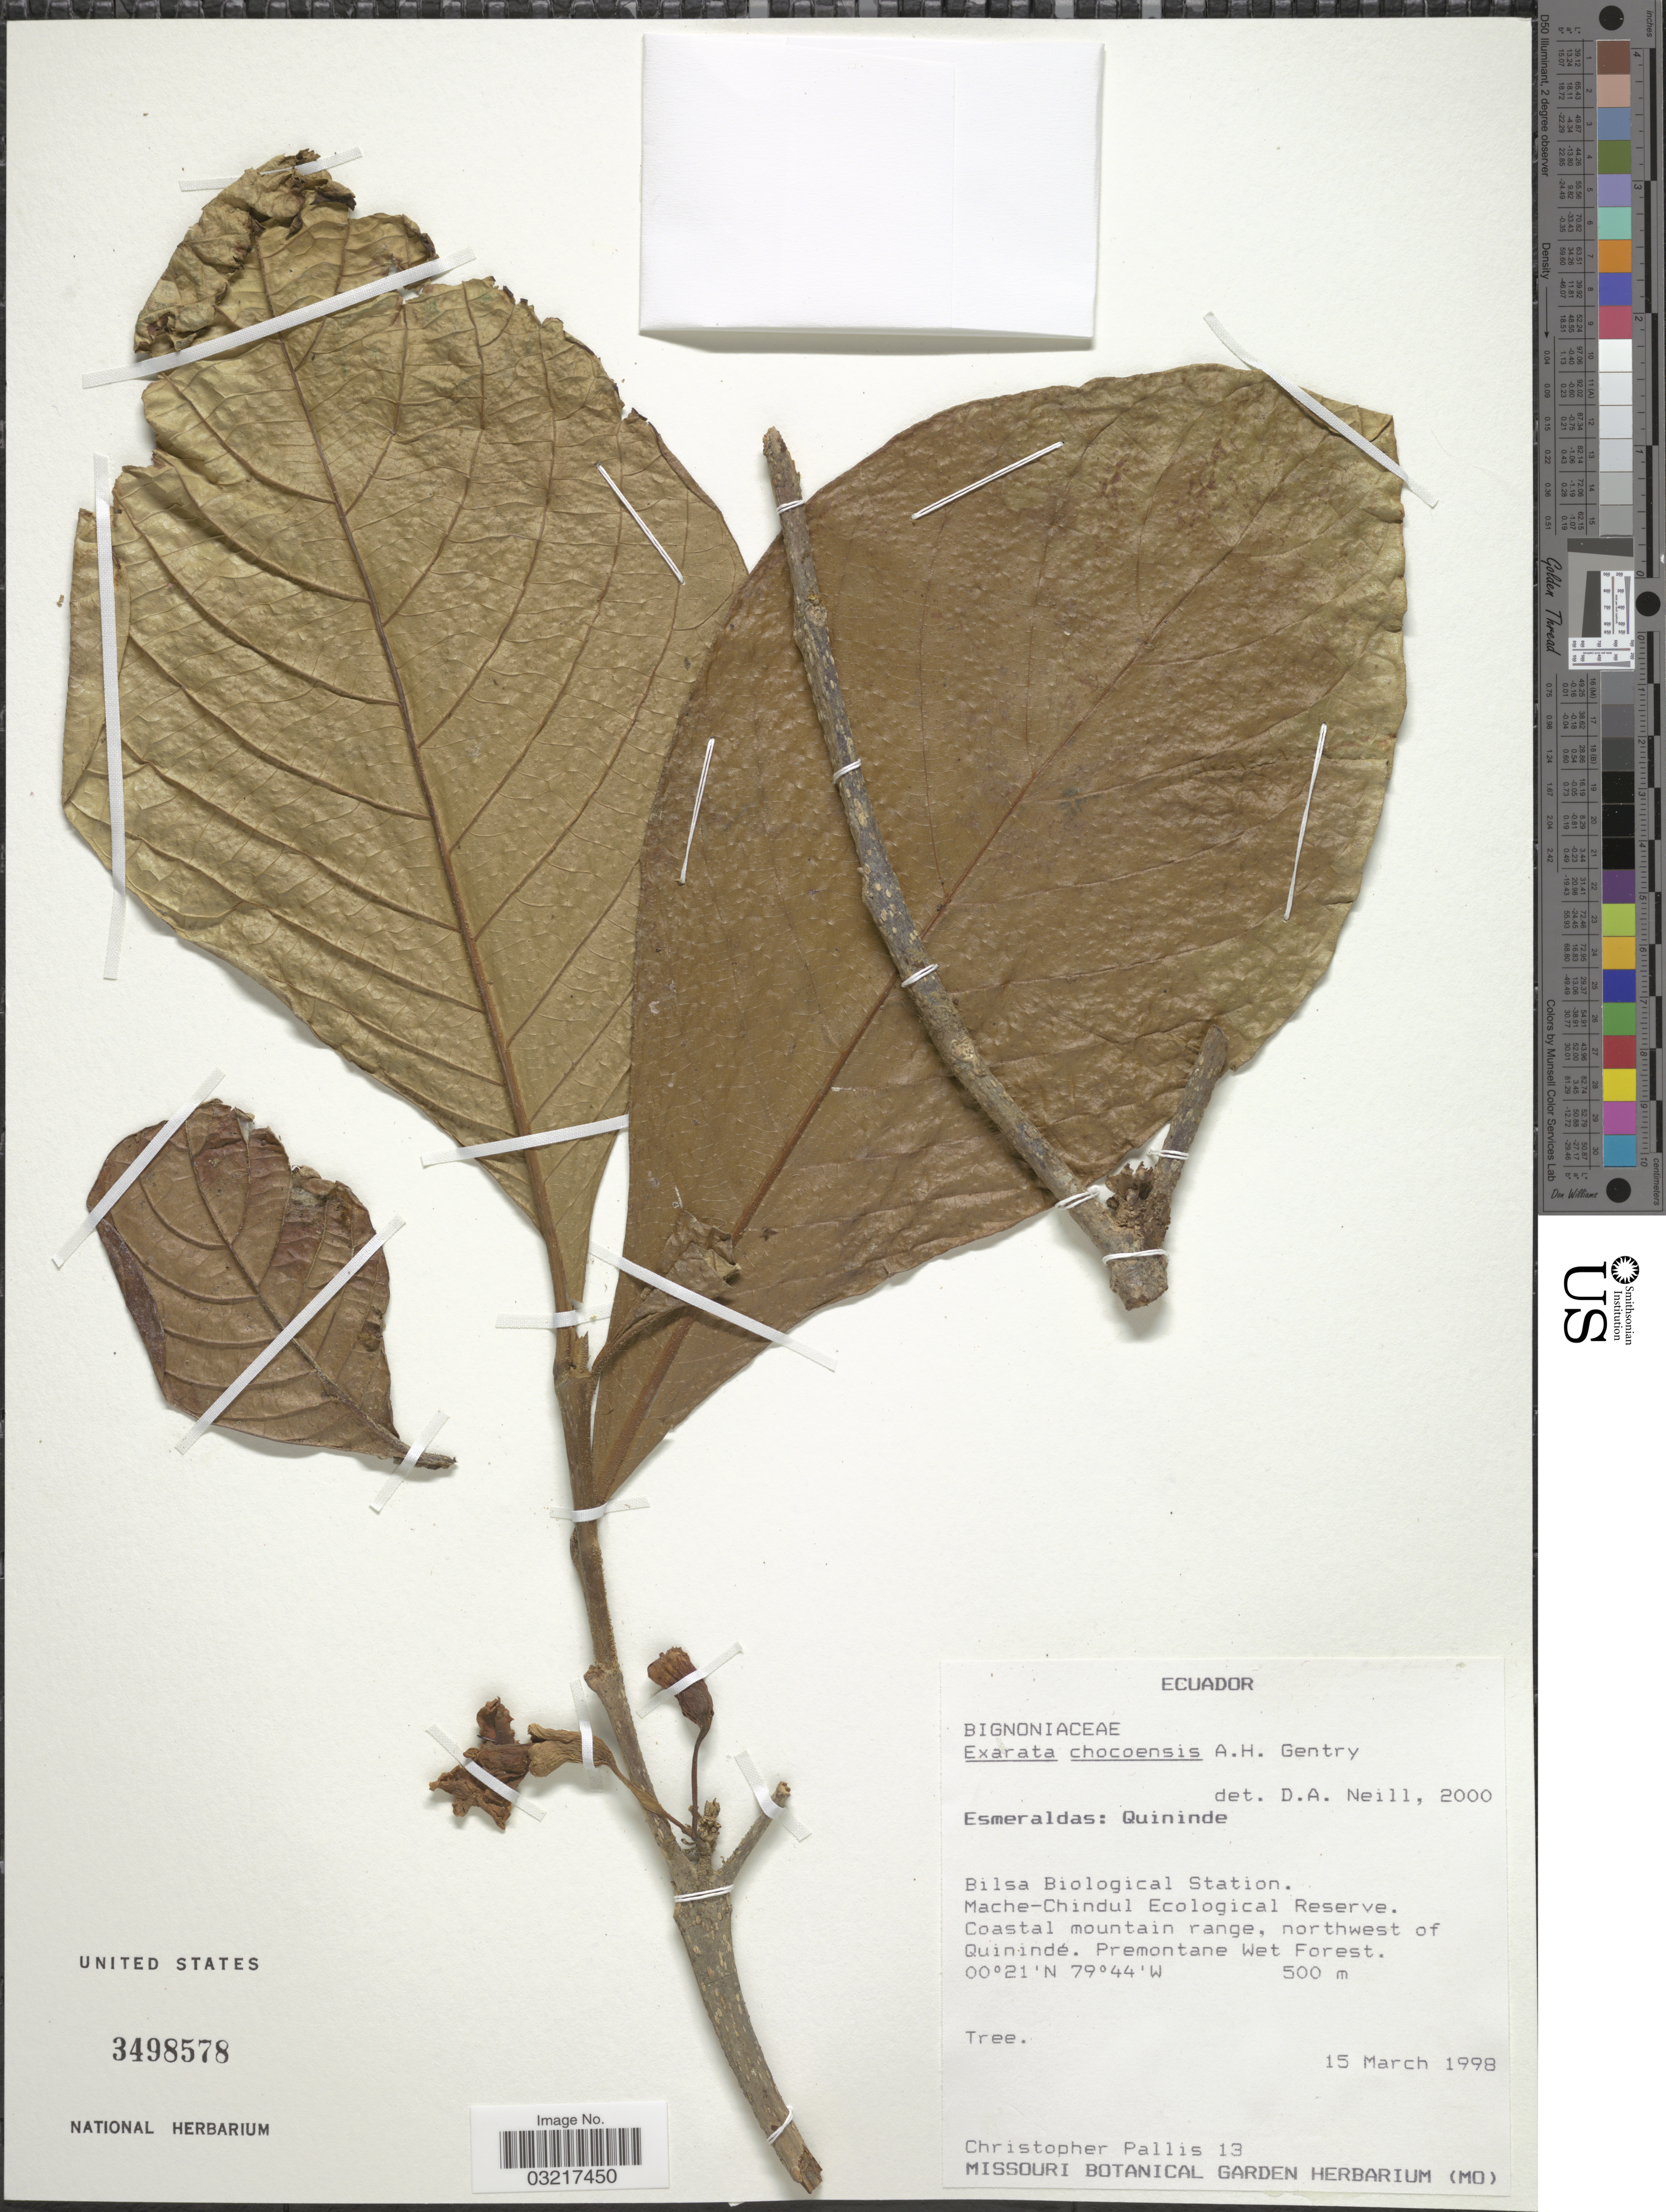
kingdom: Plantae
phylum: Tracheophyta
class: Magnoliopsida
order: Lamiales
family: Schlegeliaceae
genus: Exarata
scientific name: Exarata sp.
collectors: C. Pallis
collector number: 13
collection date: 1998-03-15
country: Ecuador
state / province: Esmeraldas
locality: Quininde. Bilsa Biological Station. Mache-Chindul Ecological Reserve. Coastal mountain range, northwest of Quinindé. Promontane Wet Forest.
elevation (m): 500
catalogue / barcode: US 3498578